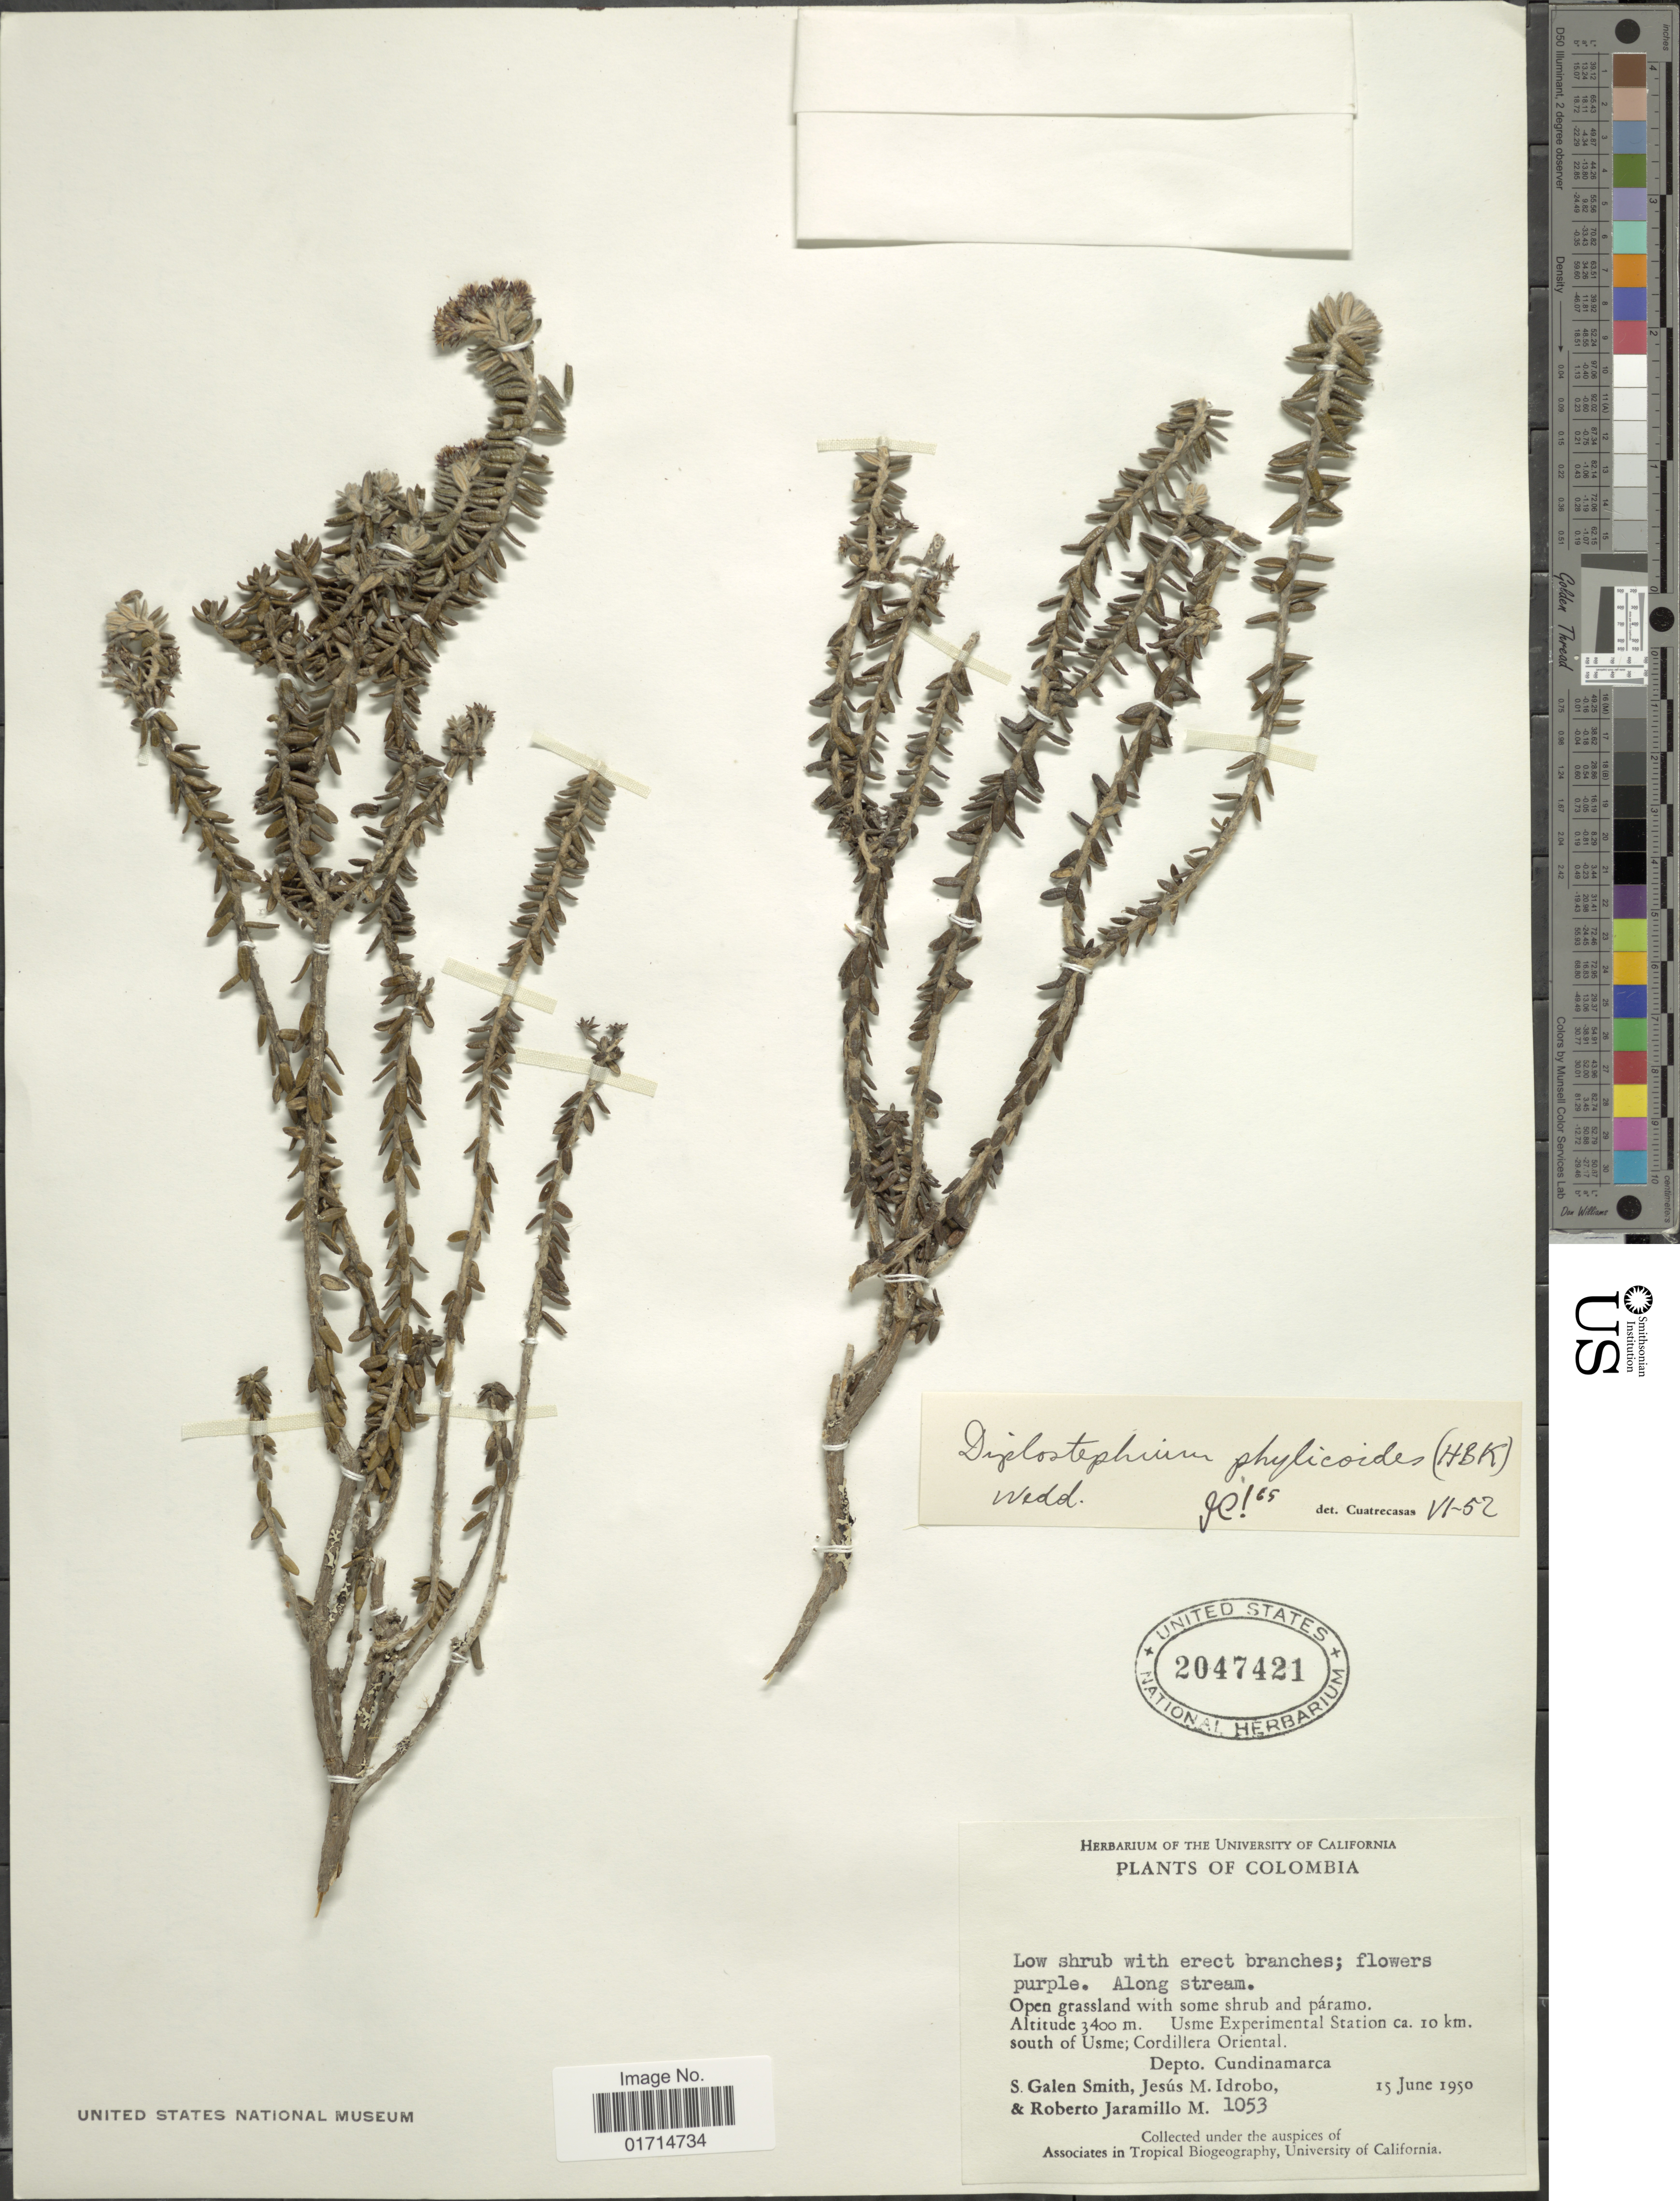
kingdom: Plantae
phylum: Tracheophyta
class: Magnoliopsida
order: Asterales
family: Asteraceae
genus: Diplostephium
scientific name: Diplostephium phylicoides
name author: (Kunth) Wedd.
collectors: S. G. Smith, J. M. Idrobo & R. Jaramillo M.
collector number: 1053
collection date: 1950-06-15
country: Colombia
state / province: Cundinamarca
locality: Usme Experimental Station Ca. 10 km. south of Usme, Cordillera Oriental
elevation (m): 3400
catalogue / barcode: US 2047421